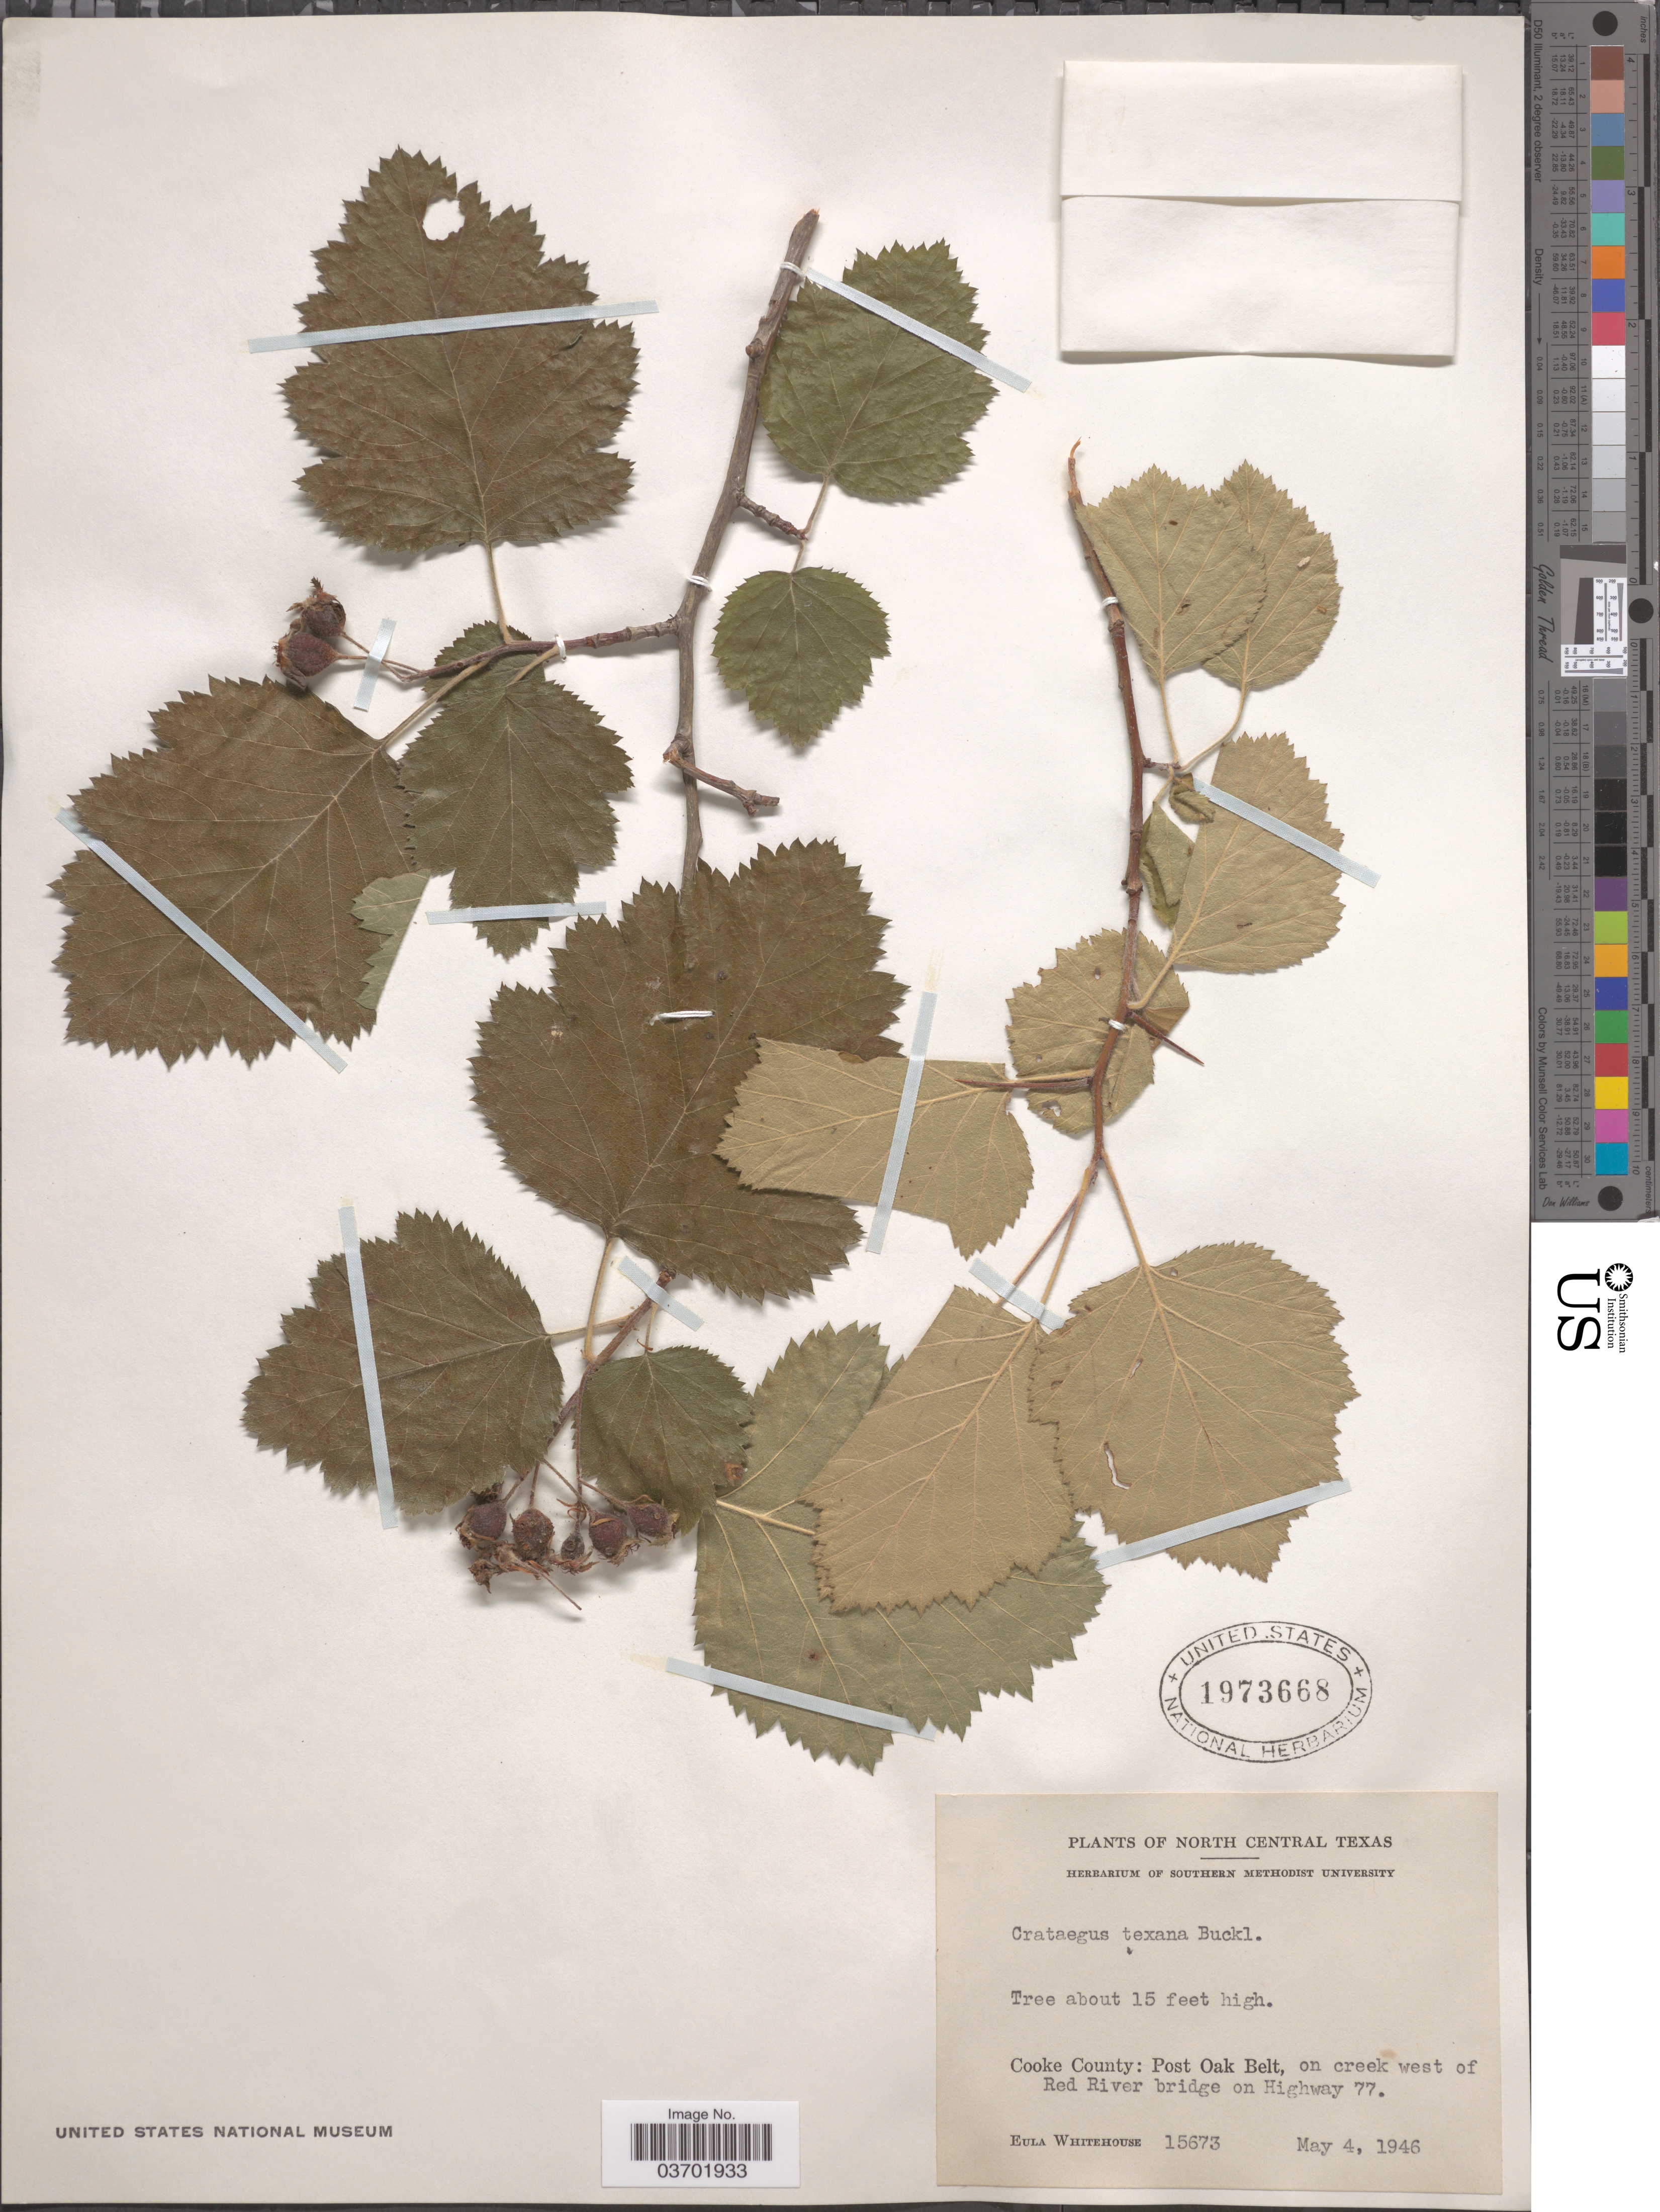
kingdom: Plantae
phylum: Tracheophyta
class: Magnoliopsida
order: Rosales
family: Rosaceae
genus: Crataegus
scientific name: Crataegus texana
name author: Buckley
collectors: E. Whitehouse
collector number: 15673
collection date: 1946-05-04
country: United States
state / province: Texas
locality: North Central Texas. Cooke County: Post Oak Belt, on creek west of Red River bridge on Highway 77.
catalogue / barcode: US 1973668